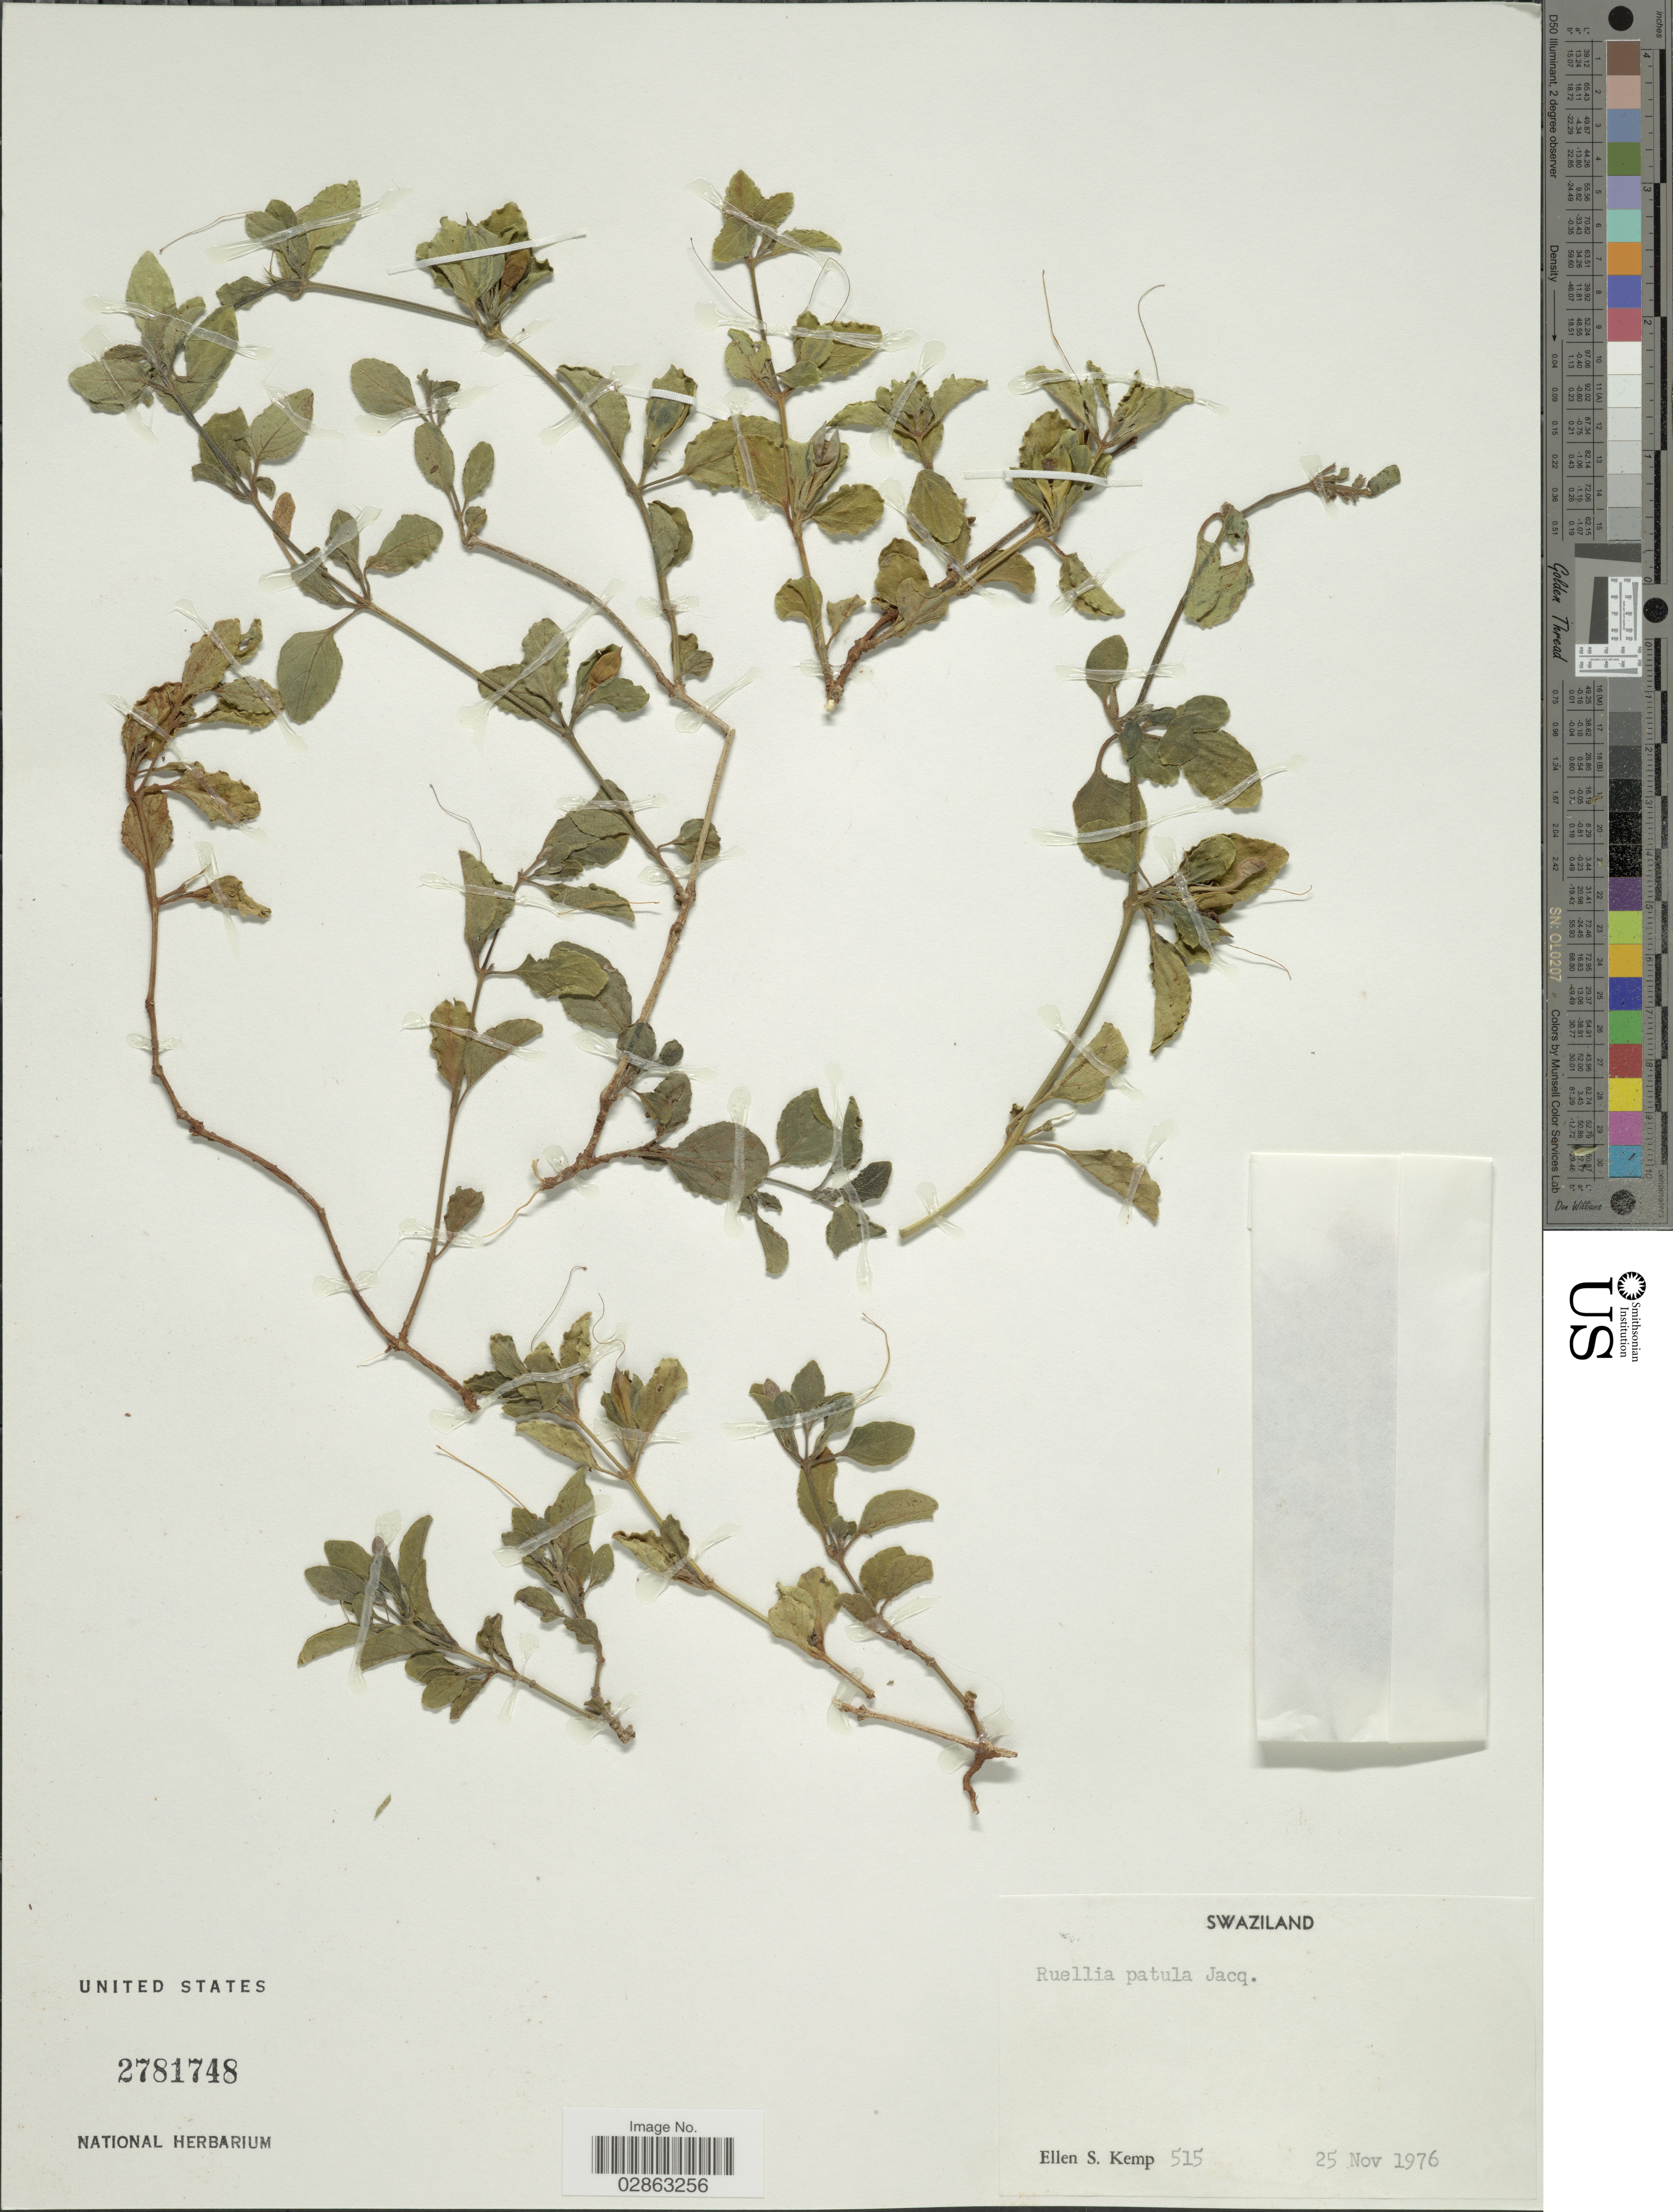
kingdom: Plantae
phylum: Tracheophyta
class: Magnoliopsida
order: Lamiales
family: Acanthaceae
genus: Ruellia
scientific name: Ruellia patula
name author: Jacq.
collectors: E. S. Kemp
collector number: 515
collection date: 1976-11-25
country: Eswatini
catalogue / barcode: US 2781748